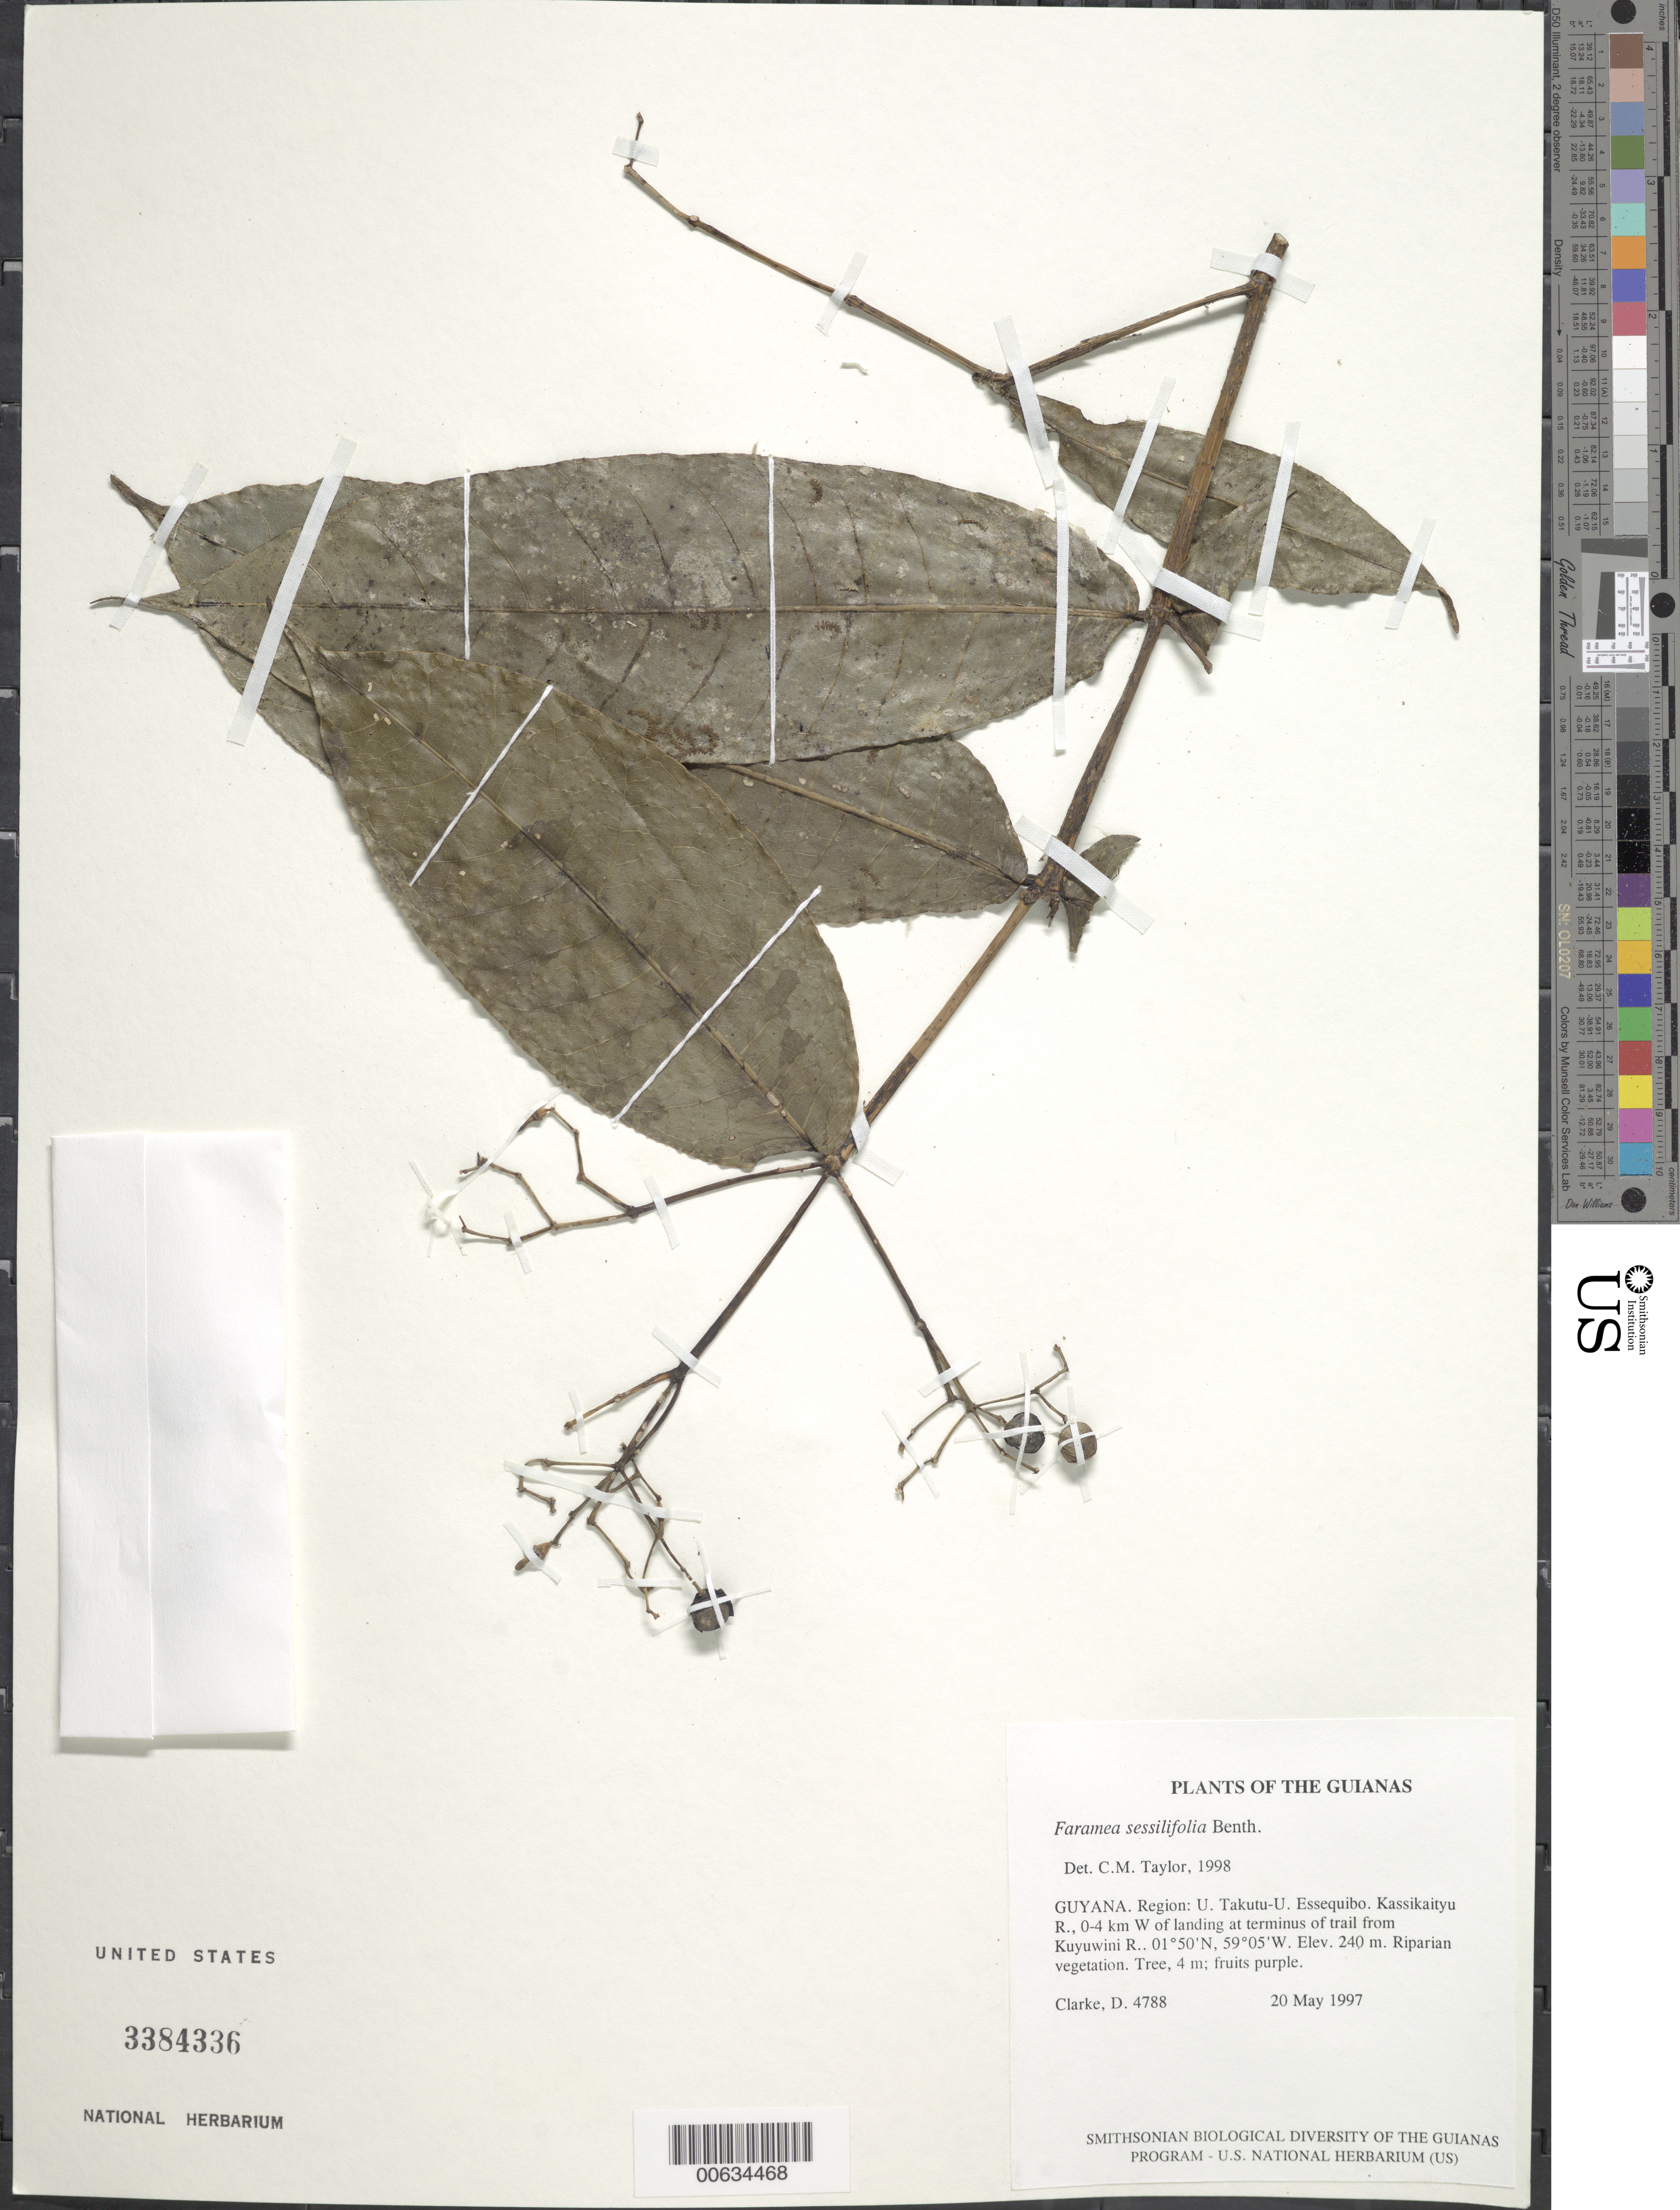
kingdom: Plantae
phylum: Tracheophyta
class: Magnoliopsida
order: Gentianales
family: Rubiaceae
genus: Faramea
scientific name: Faramea sessilifolia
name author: (Kunth) DC.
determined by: Taylor, Charlotte M.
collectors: H. D. Clarke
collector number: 4788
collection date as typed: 20 May 1997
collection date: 1997-05-20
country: Guyana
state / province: U. Takutu-U. Essequibo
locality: Kassikaityu R., 0-4 km W of landing at terminus of trail from Kuyuwini R.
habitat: Riparian vegetation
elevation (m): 240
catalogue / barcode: US 3384336